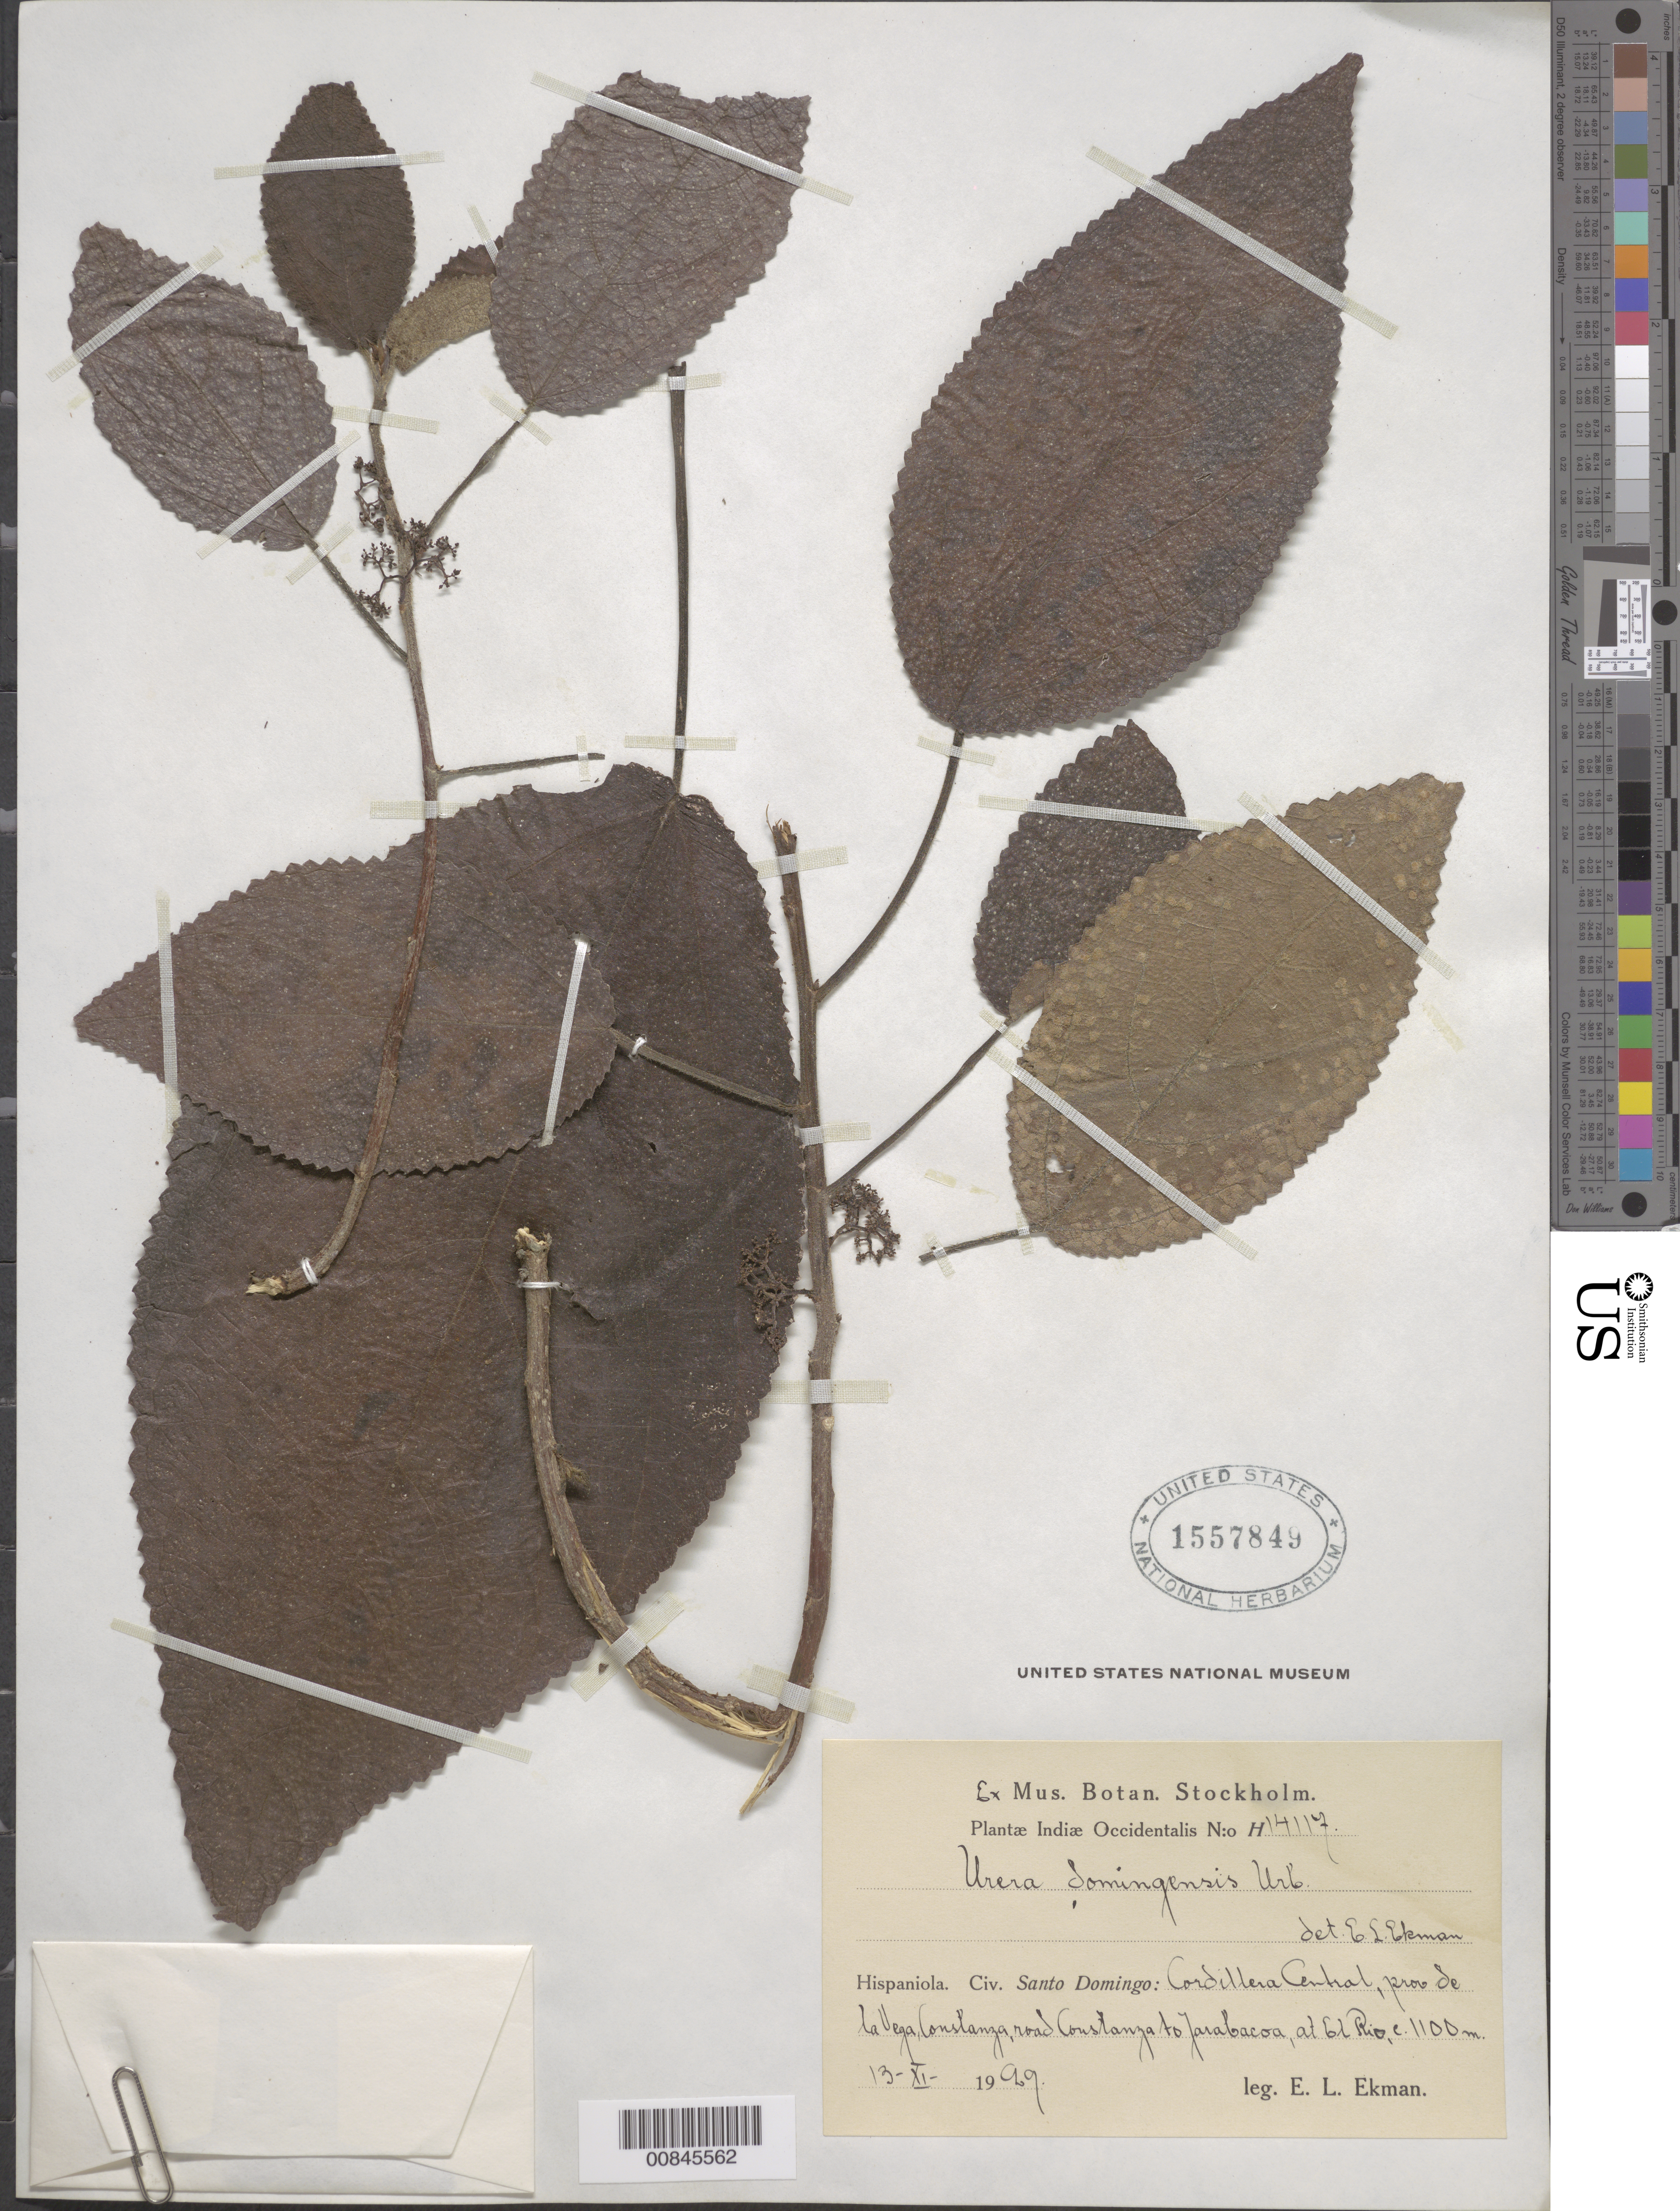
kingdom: Plantae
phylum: Tracheophyta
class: Magnoliopsida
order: Rosales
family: Urticaceae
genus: Urera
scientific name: Urera domingensis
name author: Urb.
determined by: Ekman, E. L.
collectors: E. L. Ekman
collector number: H 14117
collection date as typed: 13 Nov 1929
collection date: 1929-11-13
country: Dominican Republic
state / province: La Vega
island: Hispaniola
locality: Cordillera Central, Constanza, road Constanza to Jarabacoa, at El Rio.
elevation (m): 1100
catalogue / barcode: US 1557849